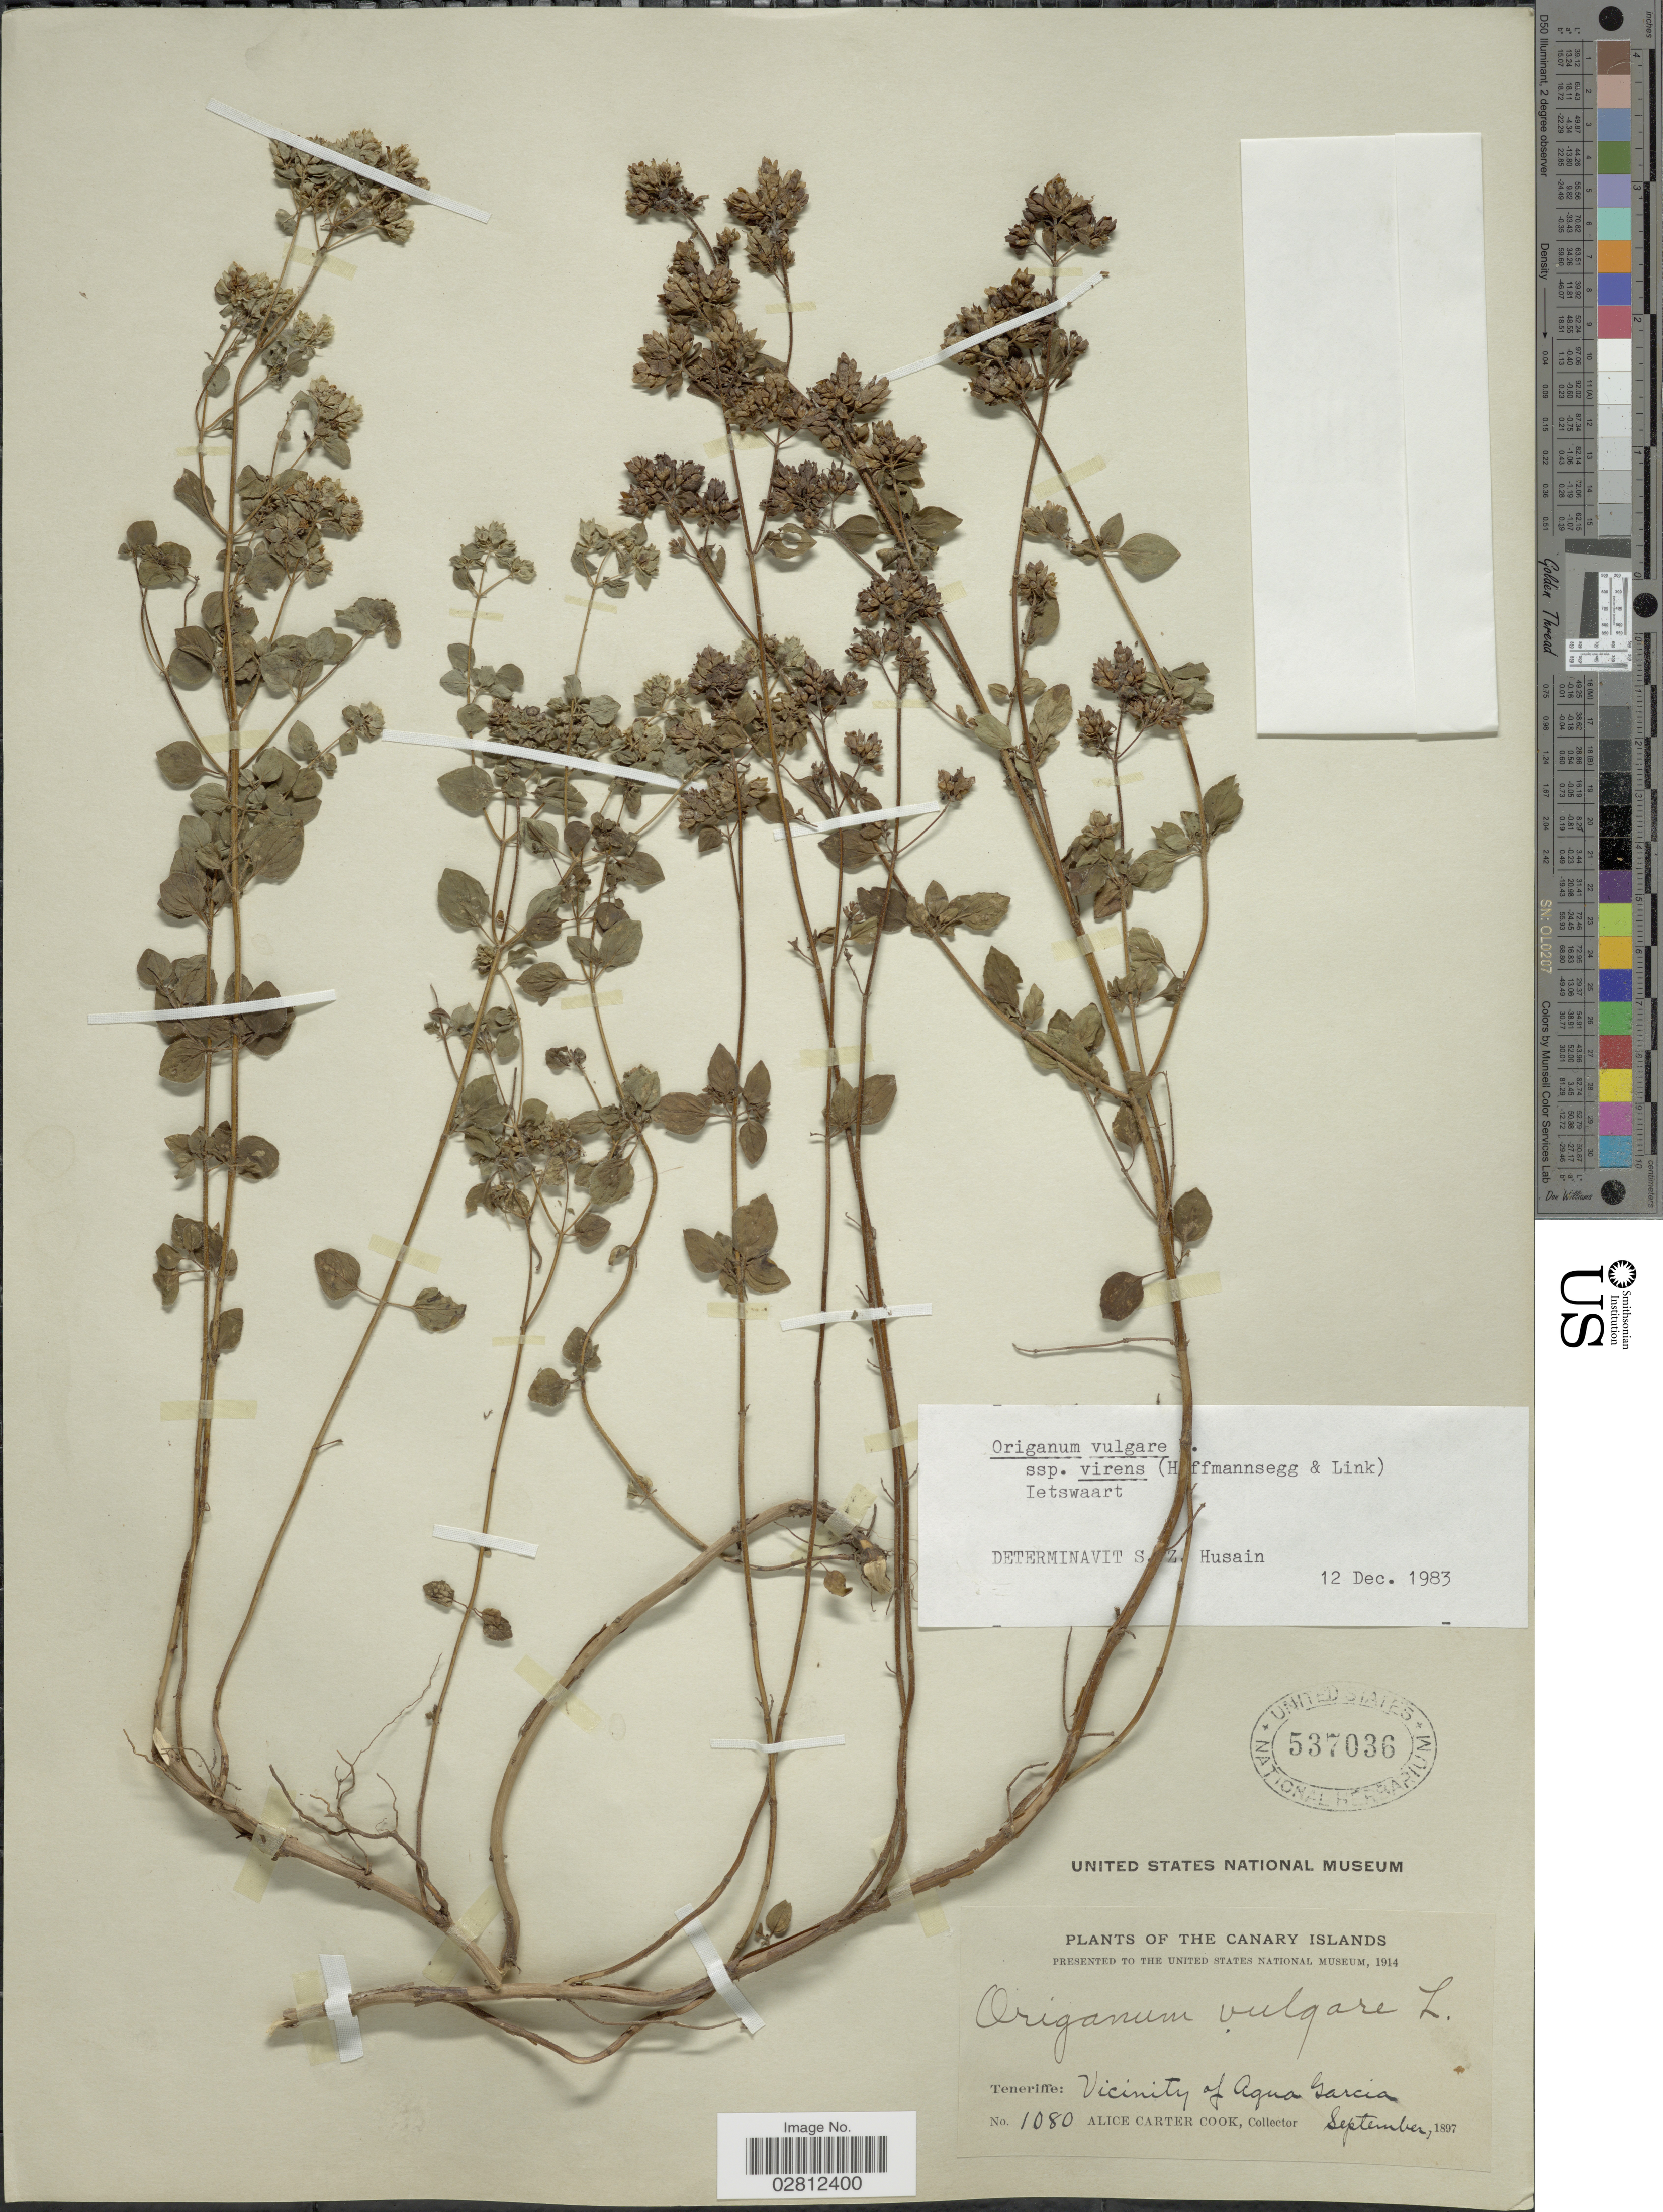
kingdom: Plantae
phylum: Tracheophyta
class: Magnoliopsida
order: Lamiales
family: Lamiaceae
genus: Origanum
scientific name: Origanum vulgare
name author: L.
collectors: Alice C. Cook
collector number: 1080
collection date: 1897-09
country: Spain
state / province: Canarias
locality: The Canary Islands. Teneriffe: Vicinity of Aqua Garcia.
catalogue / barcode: US 537036